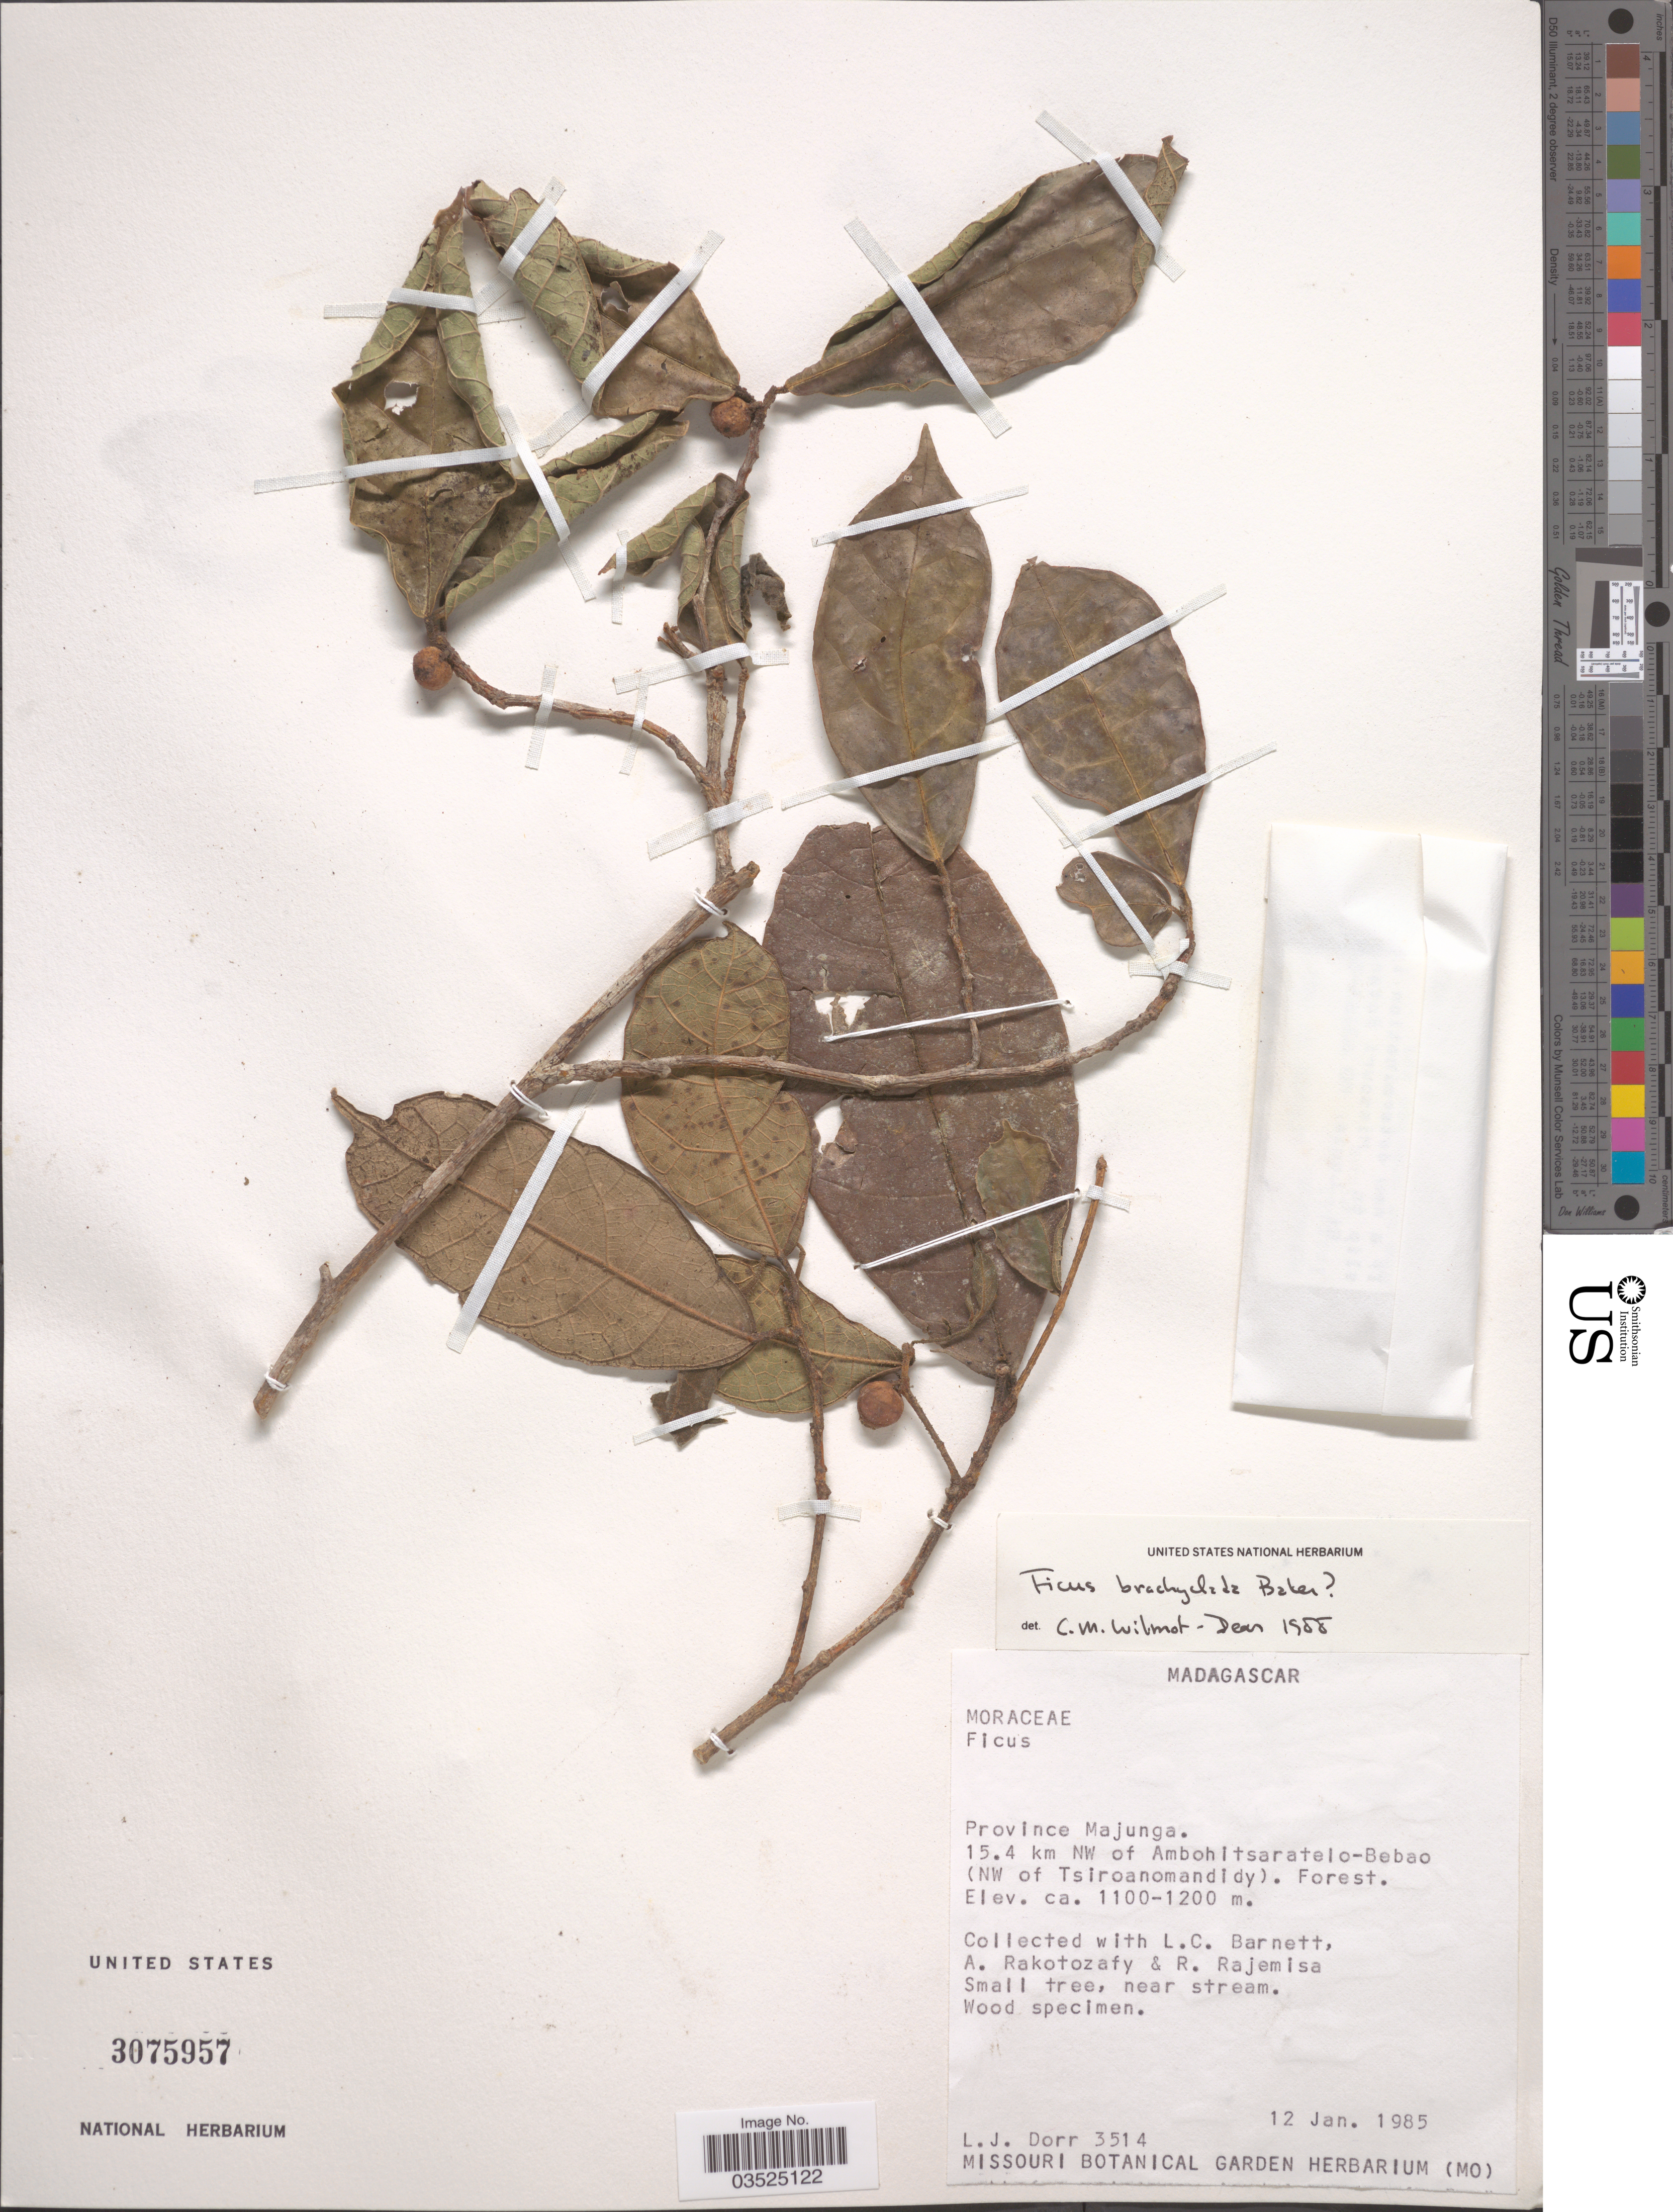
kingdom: Plantae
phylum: Tracheophyta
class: Magnoliopsida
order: Rosales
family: Moraceae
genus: Ficus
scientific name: Ficus brachyclada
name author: Baker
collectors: L. J. Dorr, L. C. Barnett, A. Rakotozafy & R. Rajemisa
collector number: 3514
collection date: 1985-01-12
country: Madagascar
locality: Province Majunga. 15.4 km NW of Ambohitsaratelo-Bebao (NW of Tsiroanomandidy).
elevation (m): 1100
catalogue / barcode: US 3075957